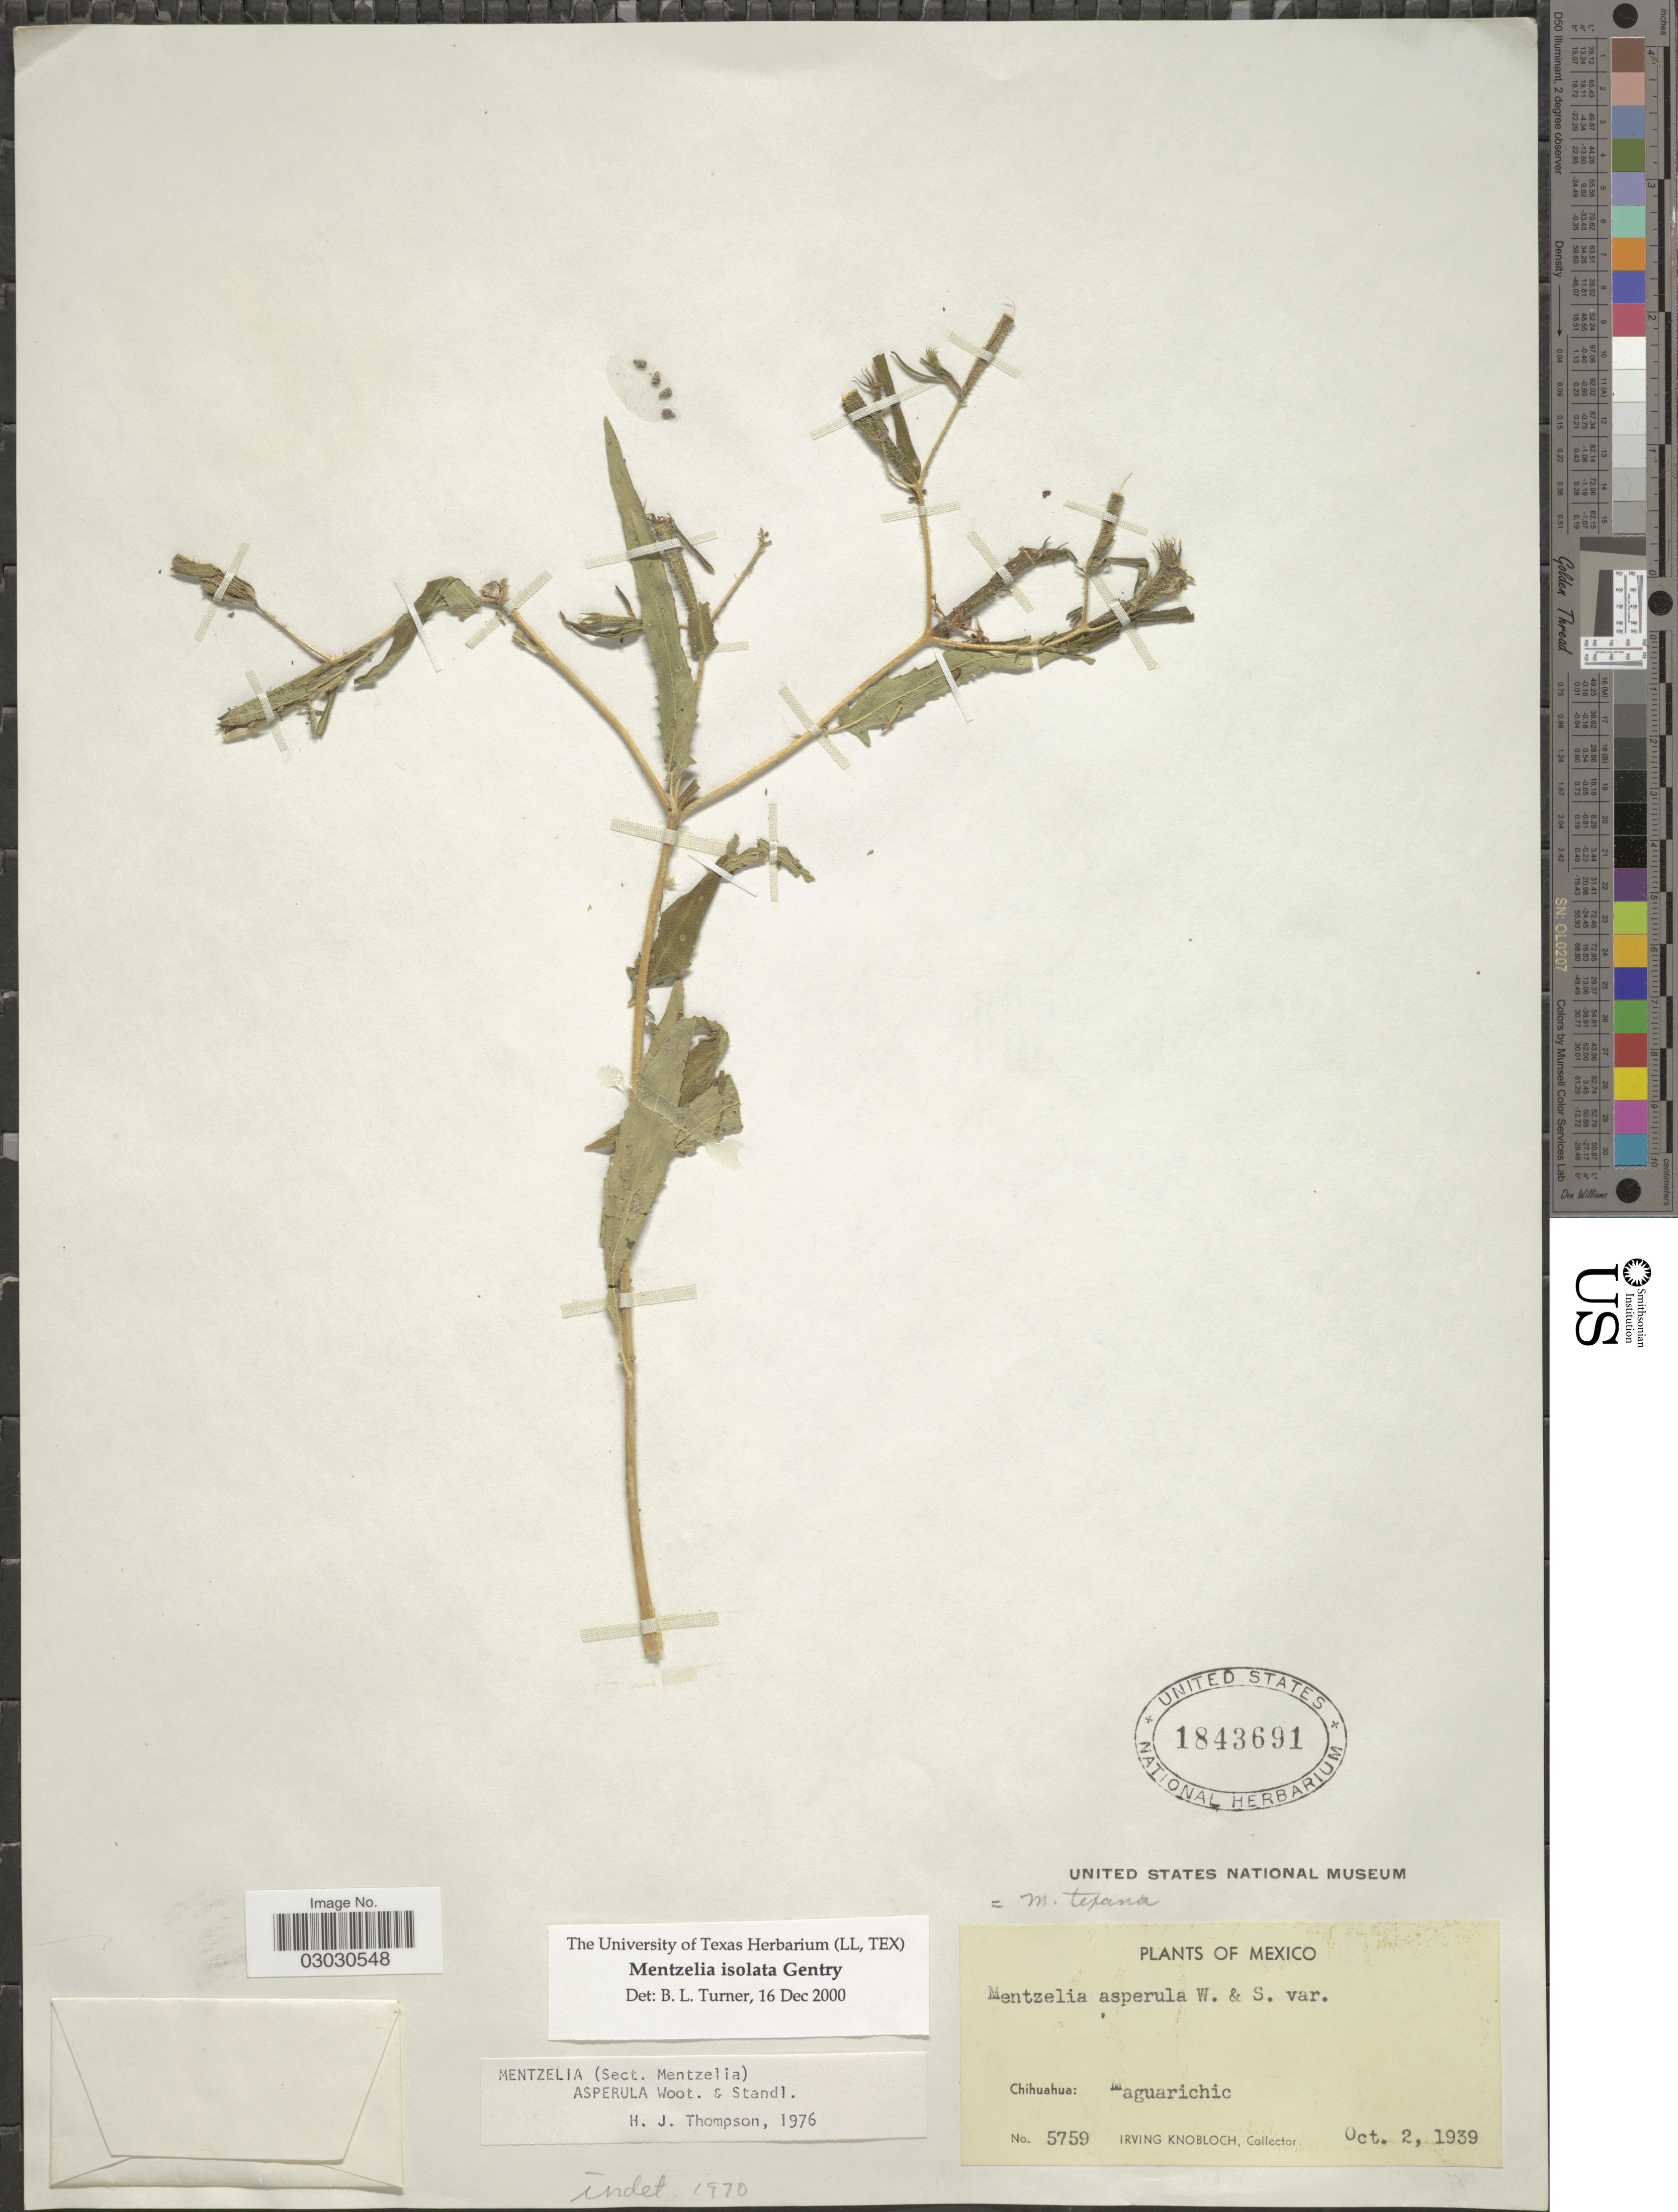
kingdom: Plantae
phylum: Tracheophyta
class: Magnoliopsida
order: Cornales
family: Loasaceae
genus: Mentzelia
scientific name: Mentzelia aspera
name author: L.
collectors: I. W. Knobloch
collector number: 5759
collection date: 1939-10-02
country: Mexico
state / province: Chihuahua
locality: Maguarichic.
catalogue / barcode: US 1843691